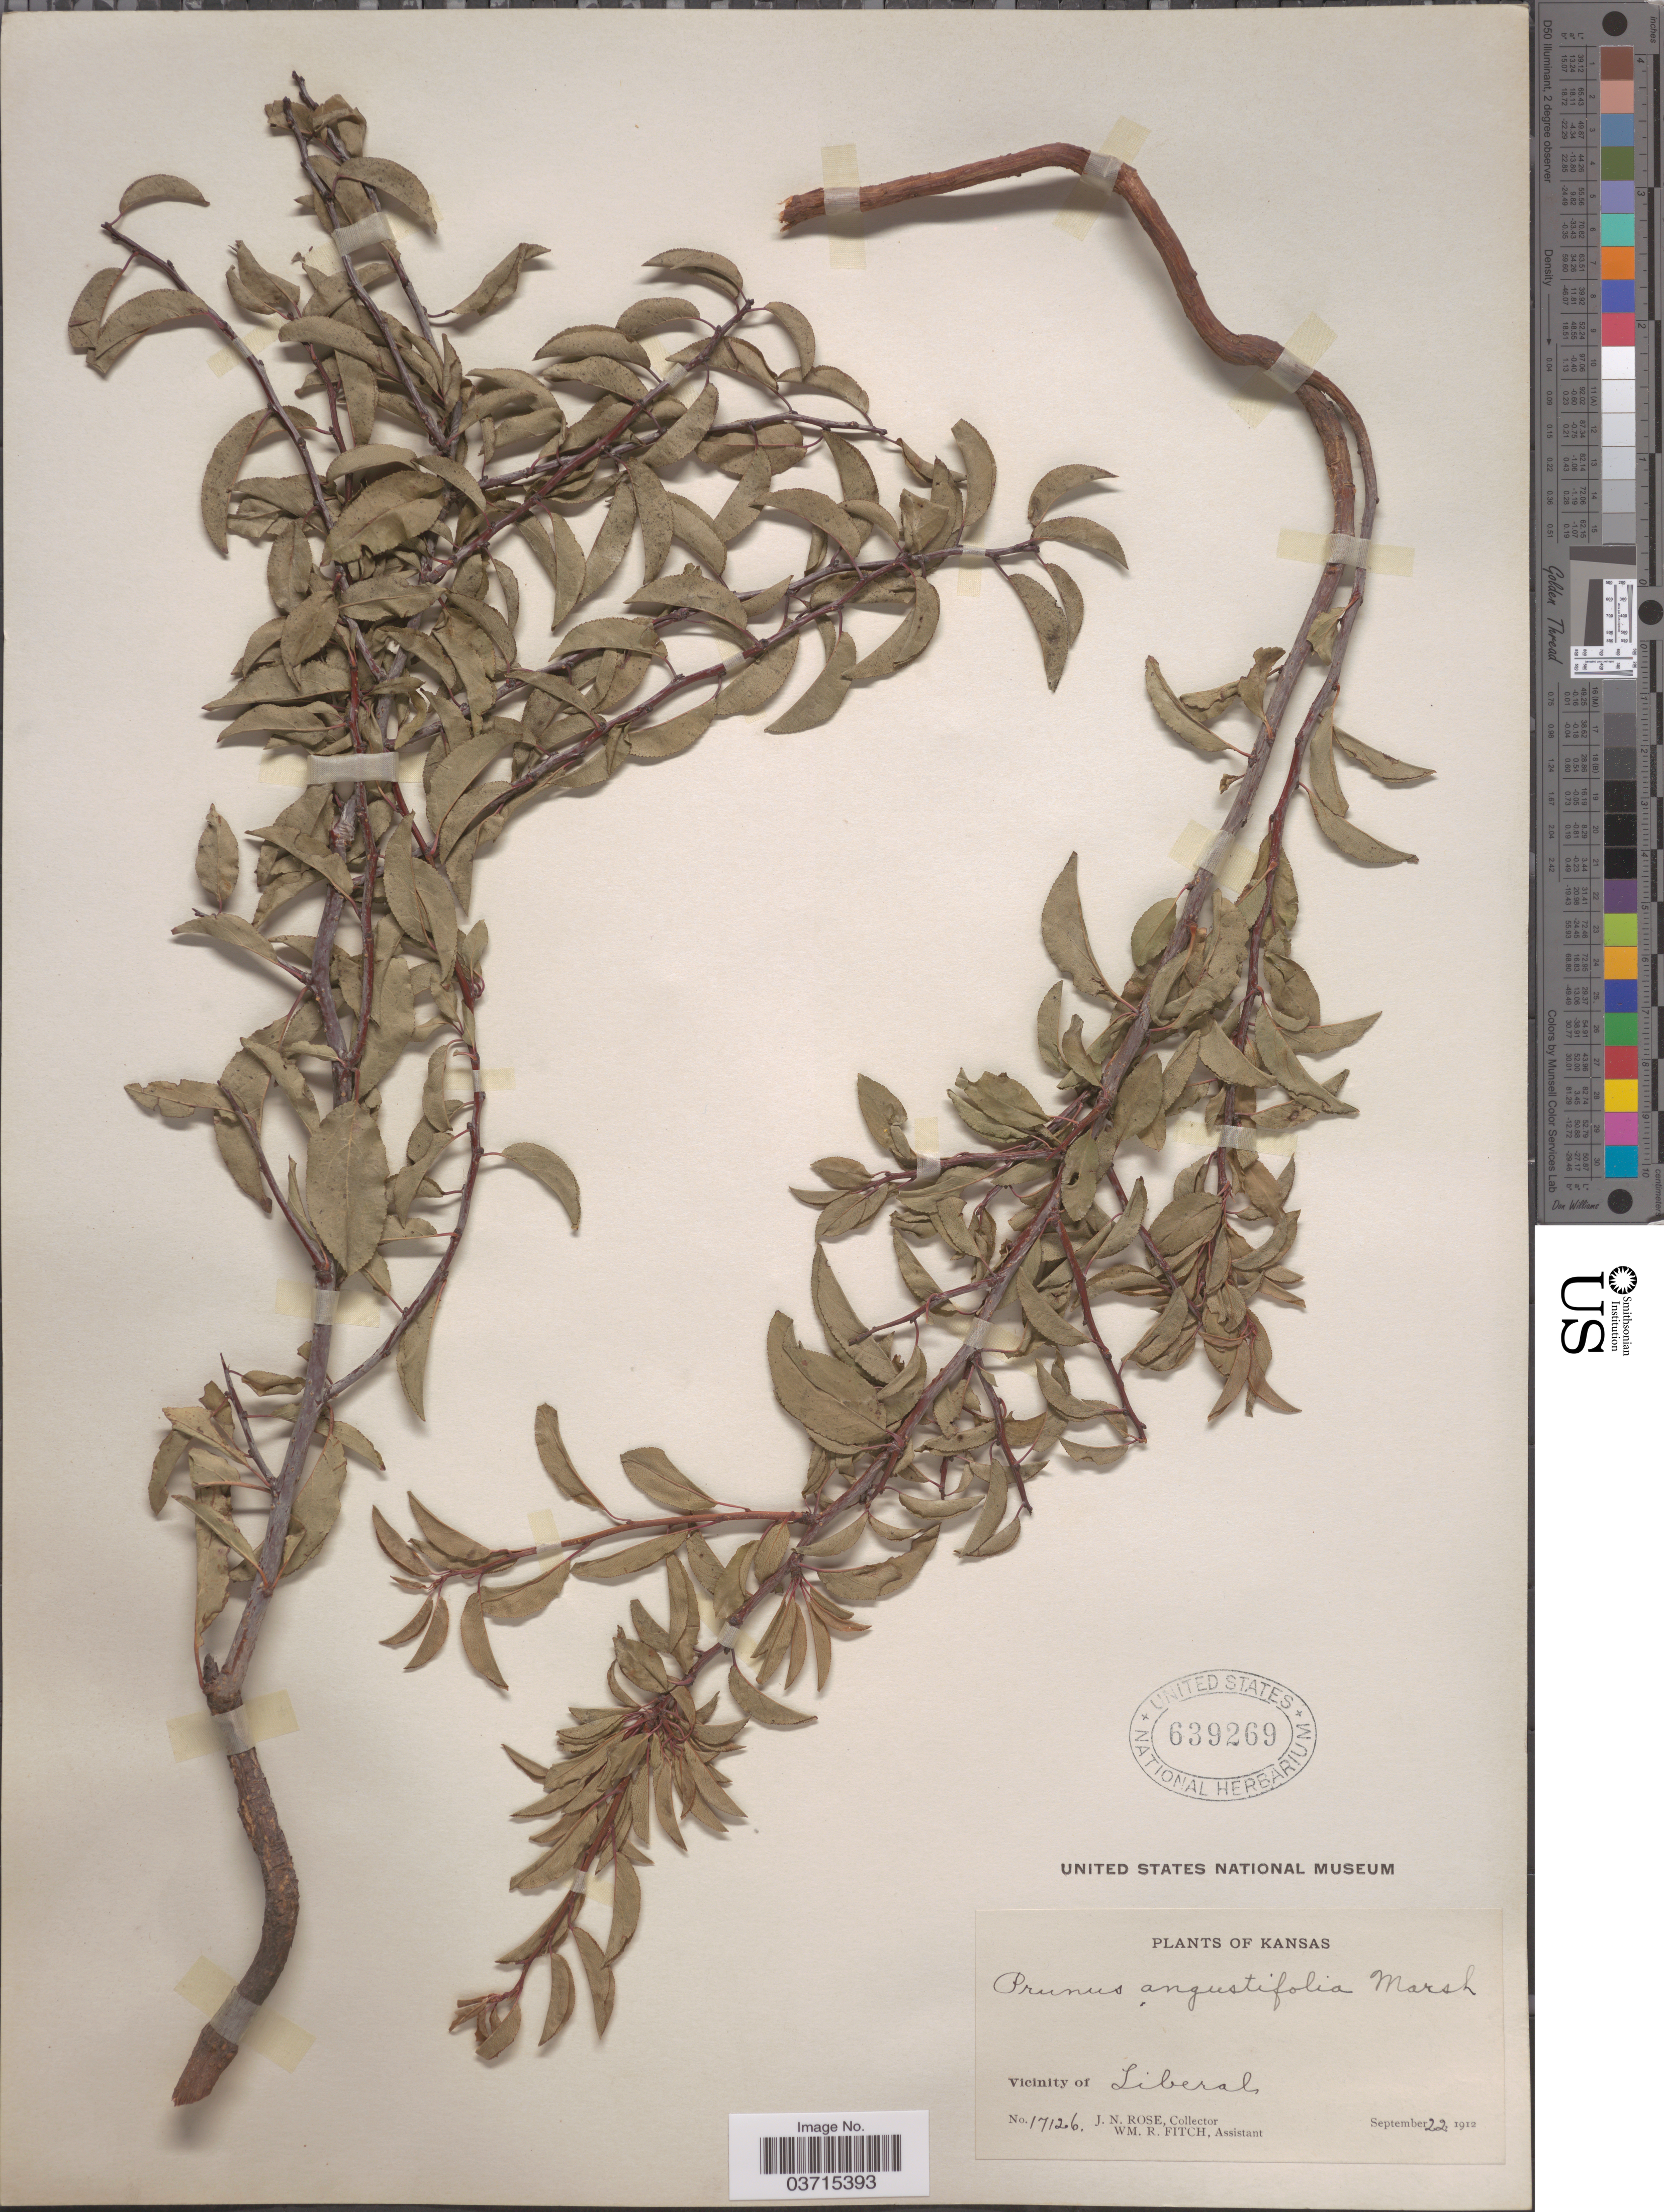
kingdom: Plantae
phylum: Tracheophyta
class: Magnoliopsida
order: Rosales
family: Rosaceae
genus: Prunus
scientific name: Prunus angustifolia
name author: Marshall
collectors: J. N. Rose & W. R. Fitch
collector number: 17126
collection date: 1912-09-22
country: United States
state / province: Kansas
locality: Vicinity of Liberals.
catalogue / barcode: US 639269